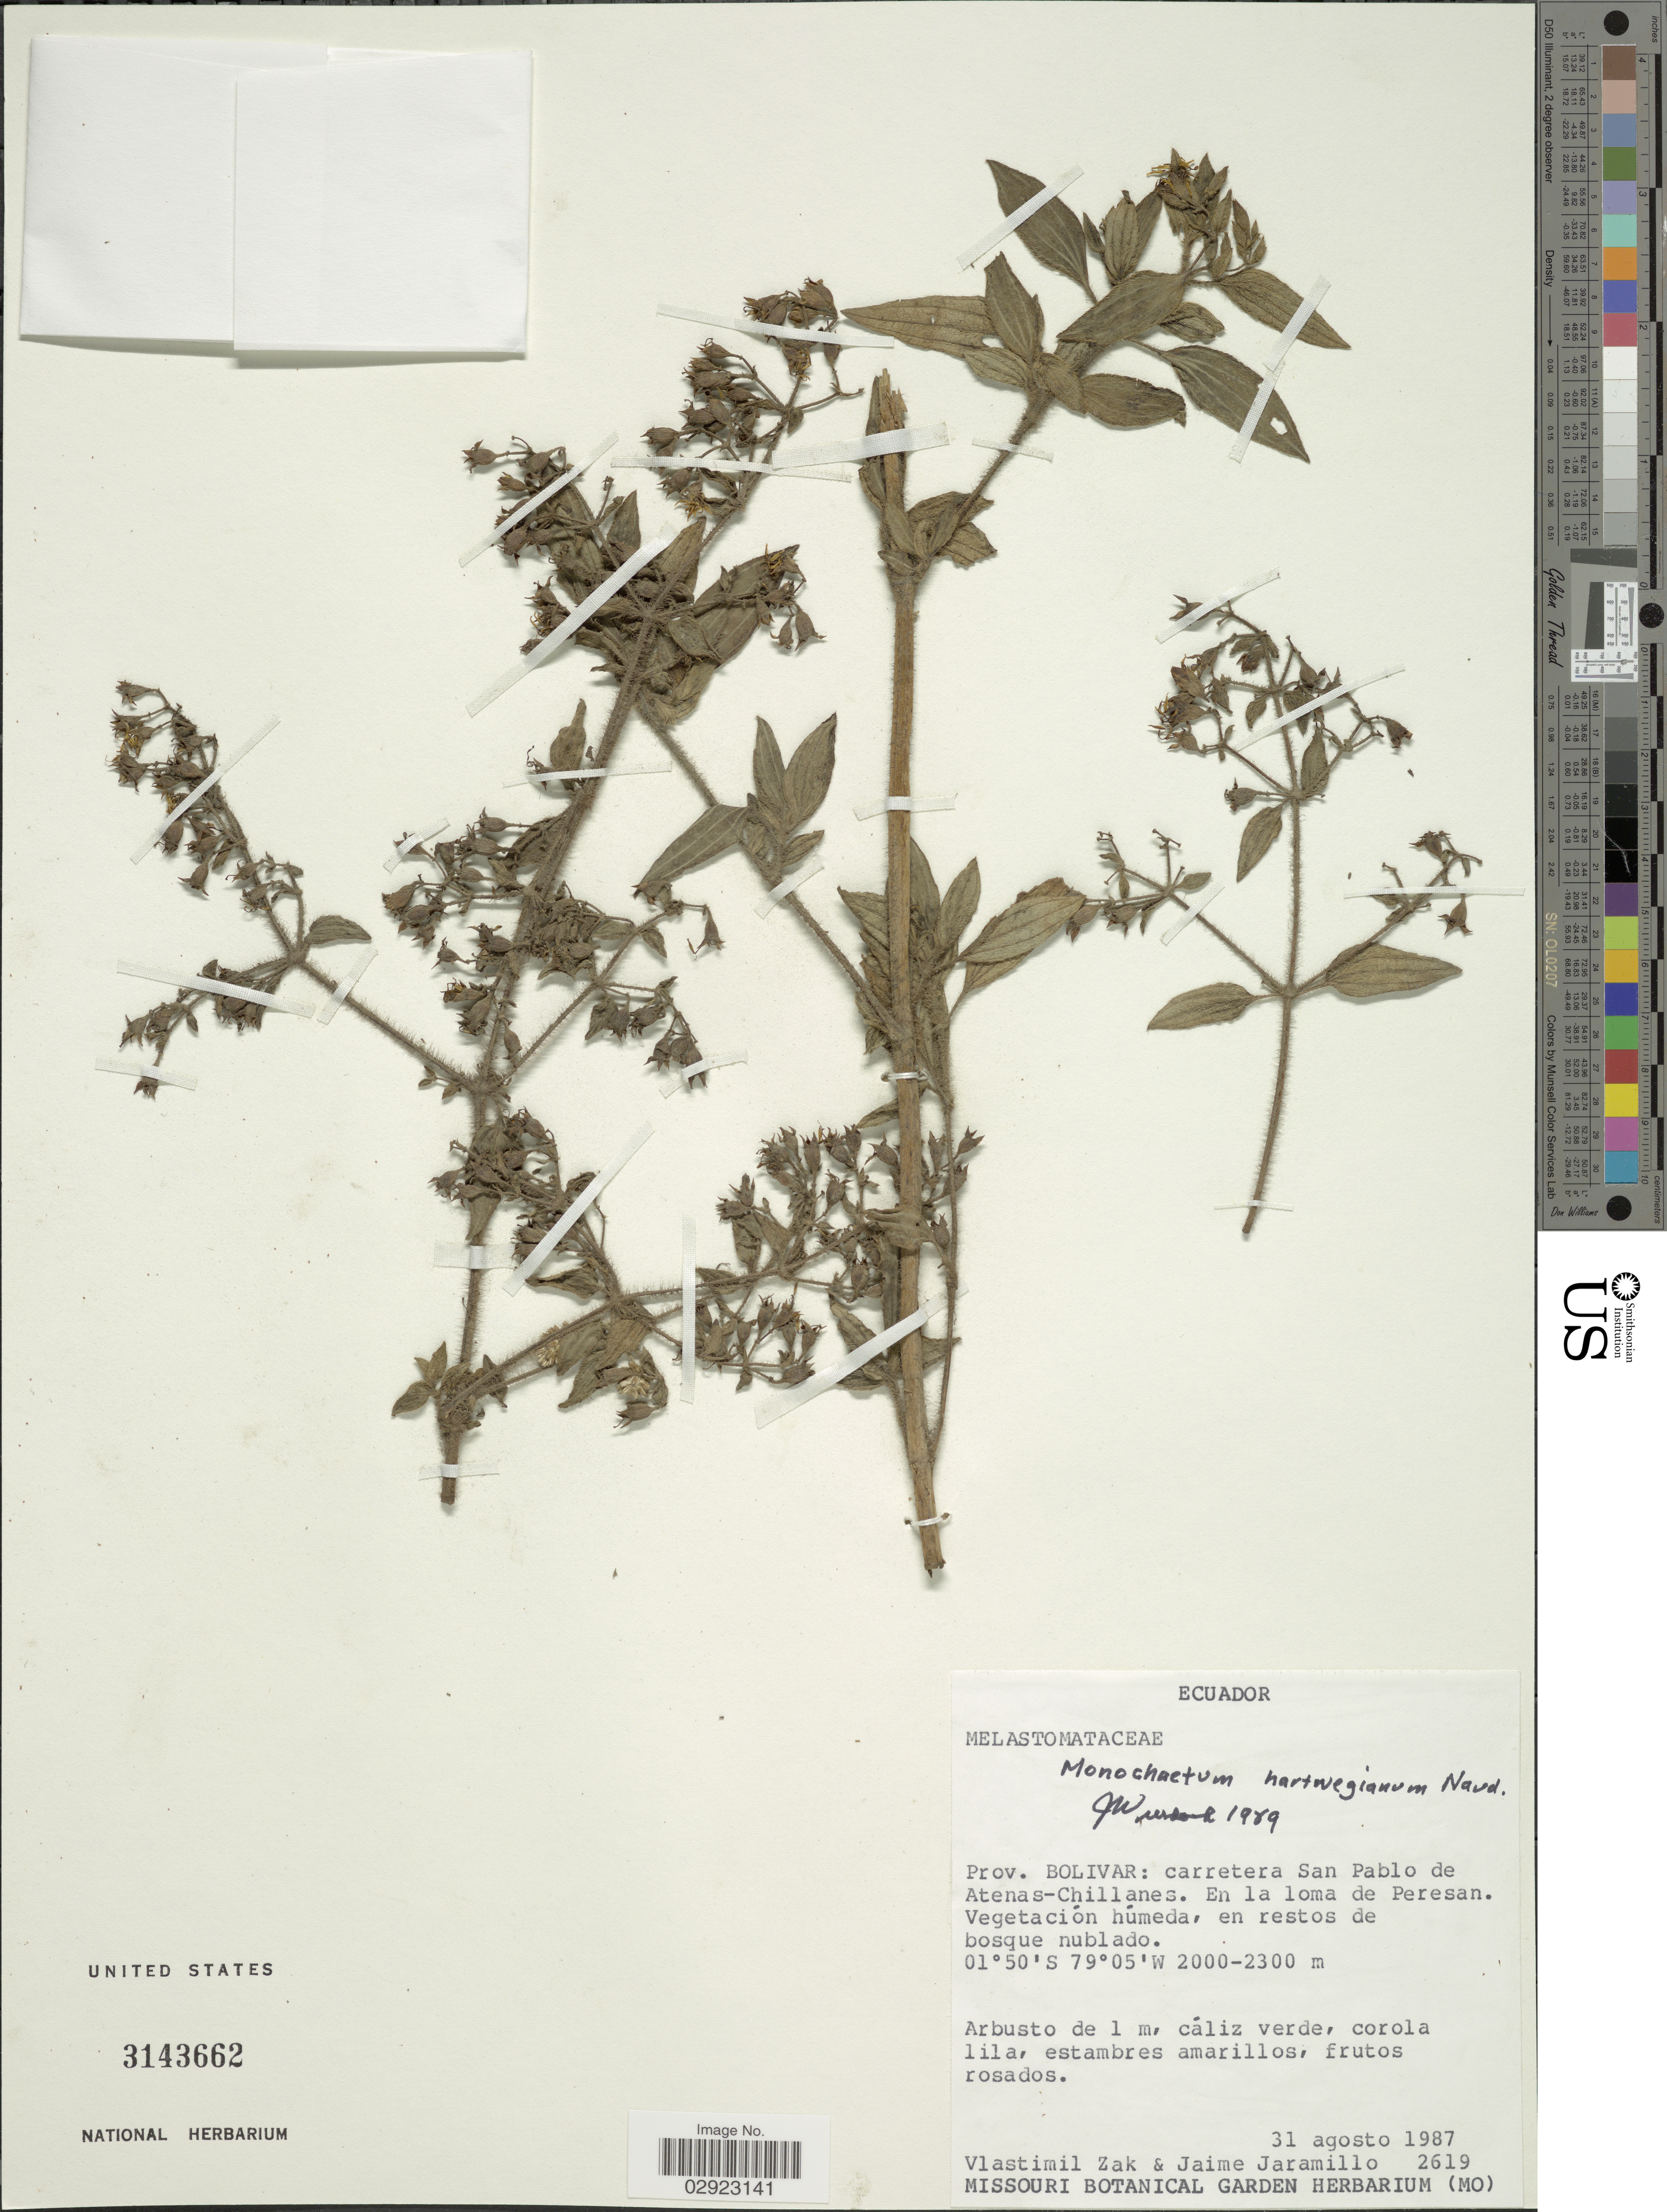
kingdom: Plantae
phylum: Tracheophyta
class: Magnoliopsida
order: Myrtales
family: Melastomataceae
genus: Monochaetum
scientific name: Monochaetum hartwegianum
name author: Naudin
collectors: V. Zak & J. Jaramillo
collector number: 2619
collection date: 1987-08-31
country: Ecuador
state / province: Bolívar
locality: Carretera San Pablo de Atenas-Chillanes. En la loma de Peresan.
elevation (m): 2000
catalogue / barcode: US 3143662